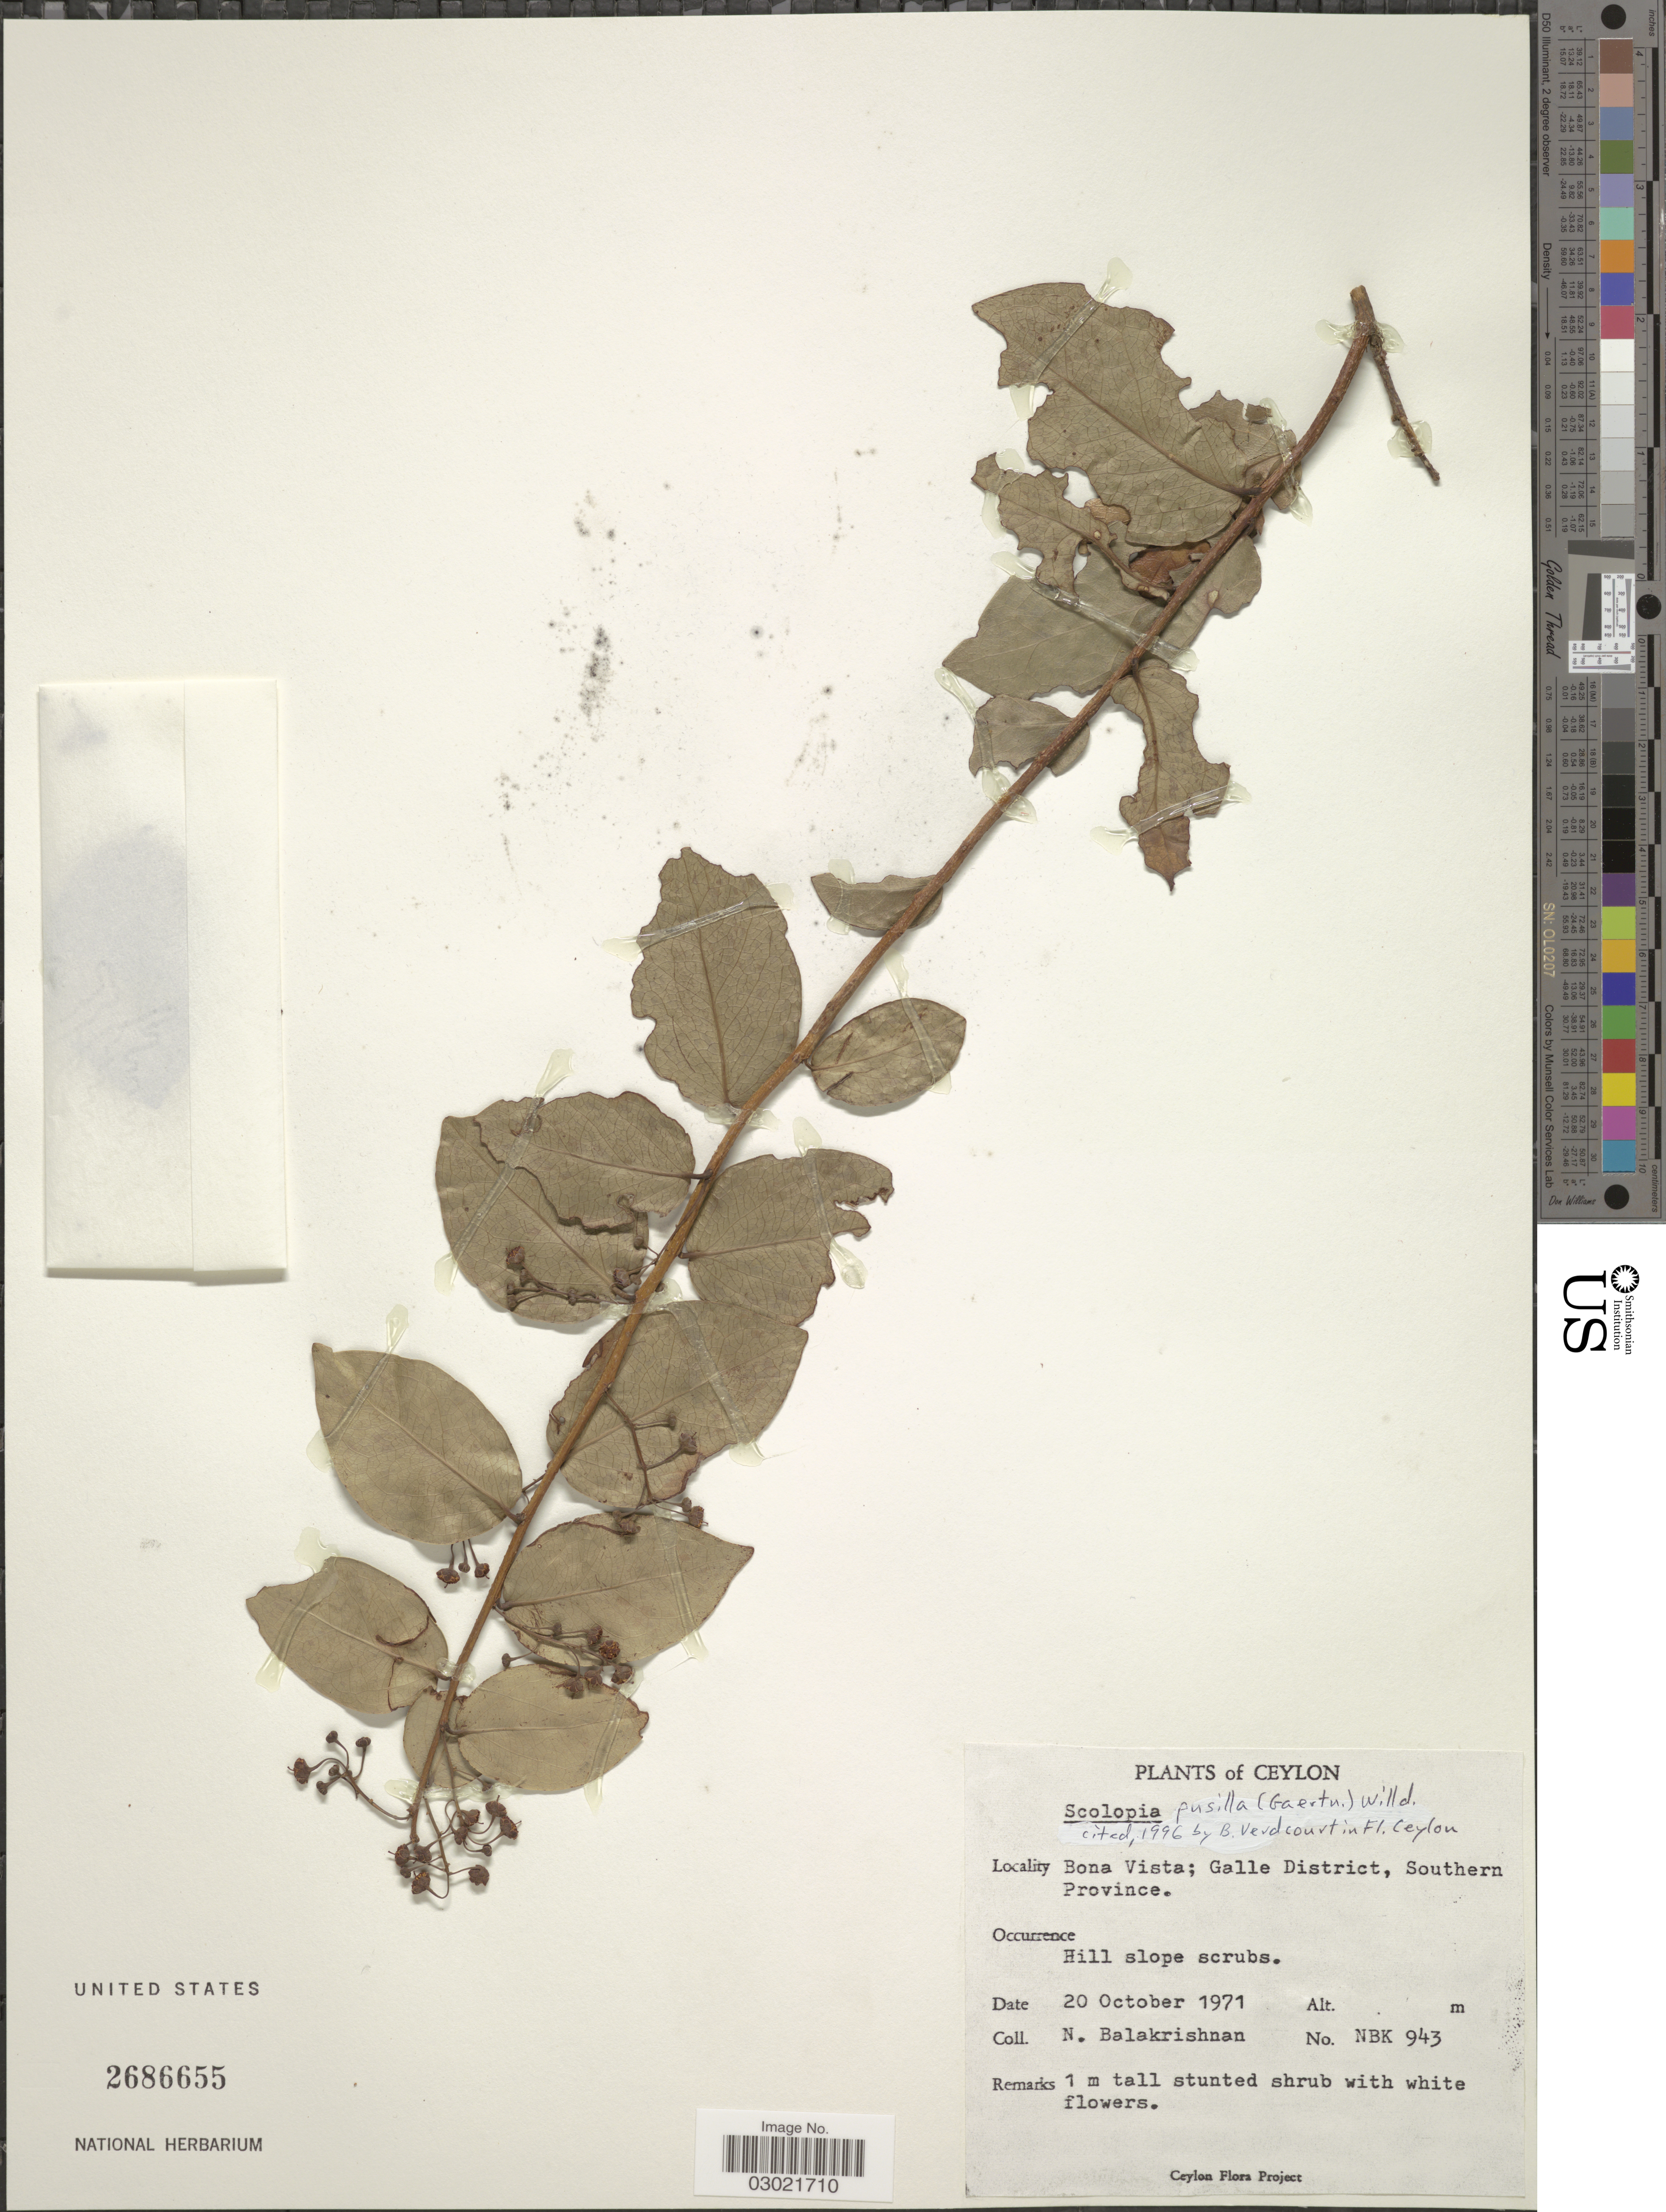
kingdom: Plantae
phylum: Tracheophyta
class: Magnoliopsida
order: Malpighiales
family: Salicaceae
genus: Scolopia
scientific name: Scolopia pusilla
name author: (Gaertn.) Willd.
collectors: N. Balakrishnan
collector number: NBK 943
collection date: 1971-10-20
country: Sri Lanka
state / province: Southern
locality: Ceylon. Bona Vista; Galle District.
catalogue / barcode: US 2686655